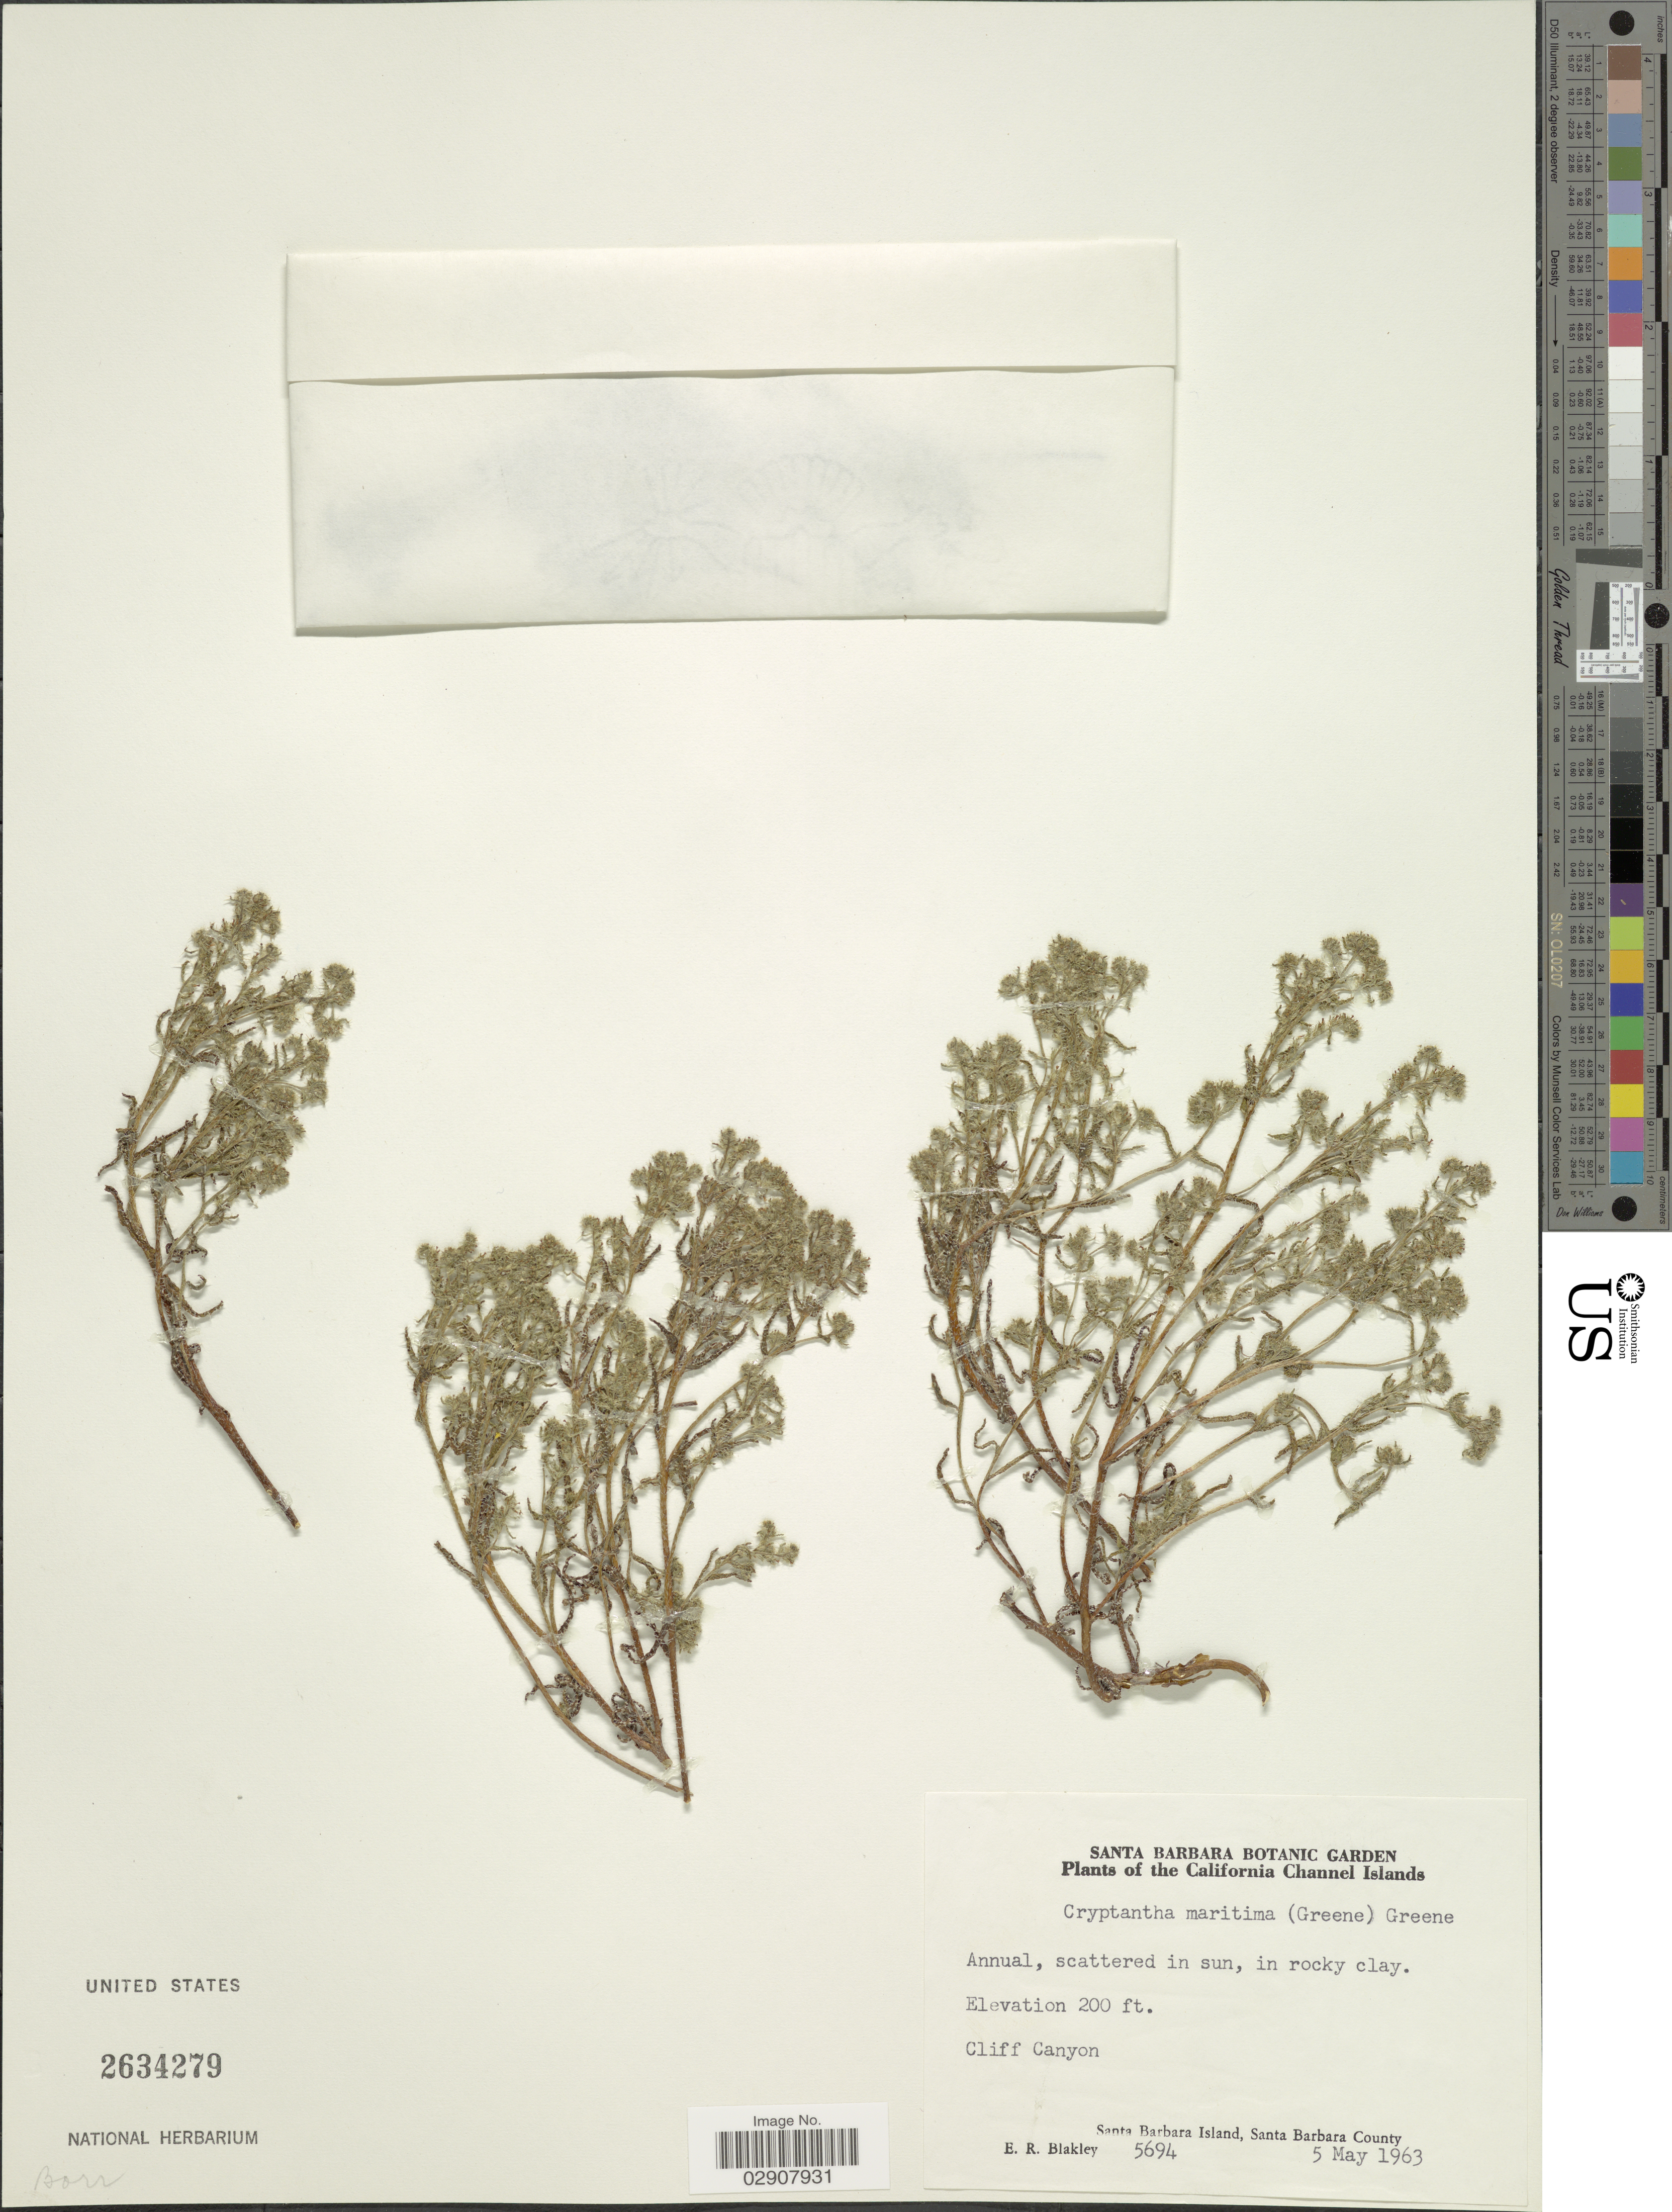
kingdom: Plantae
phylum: Tracheophyta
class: Magnoliopsida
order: Boraginales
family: Boraginaceae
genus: Cryptantha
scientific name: Cryptantha maritima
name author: (Greene) Greene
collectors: E. R. Blakley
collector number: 5694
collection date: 1963-05-05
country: United States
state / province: California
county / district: Santa Barbara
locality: Annual, scattered in sun, in rocky clay. Cliff Canyon. Santa Barbara Island, Santa Barbara County. California Channel Islands.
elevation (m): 61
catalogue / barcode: US 2634279